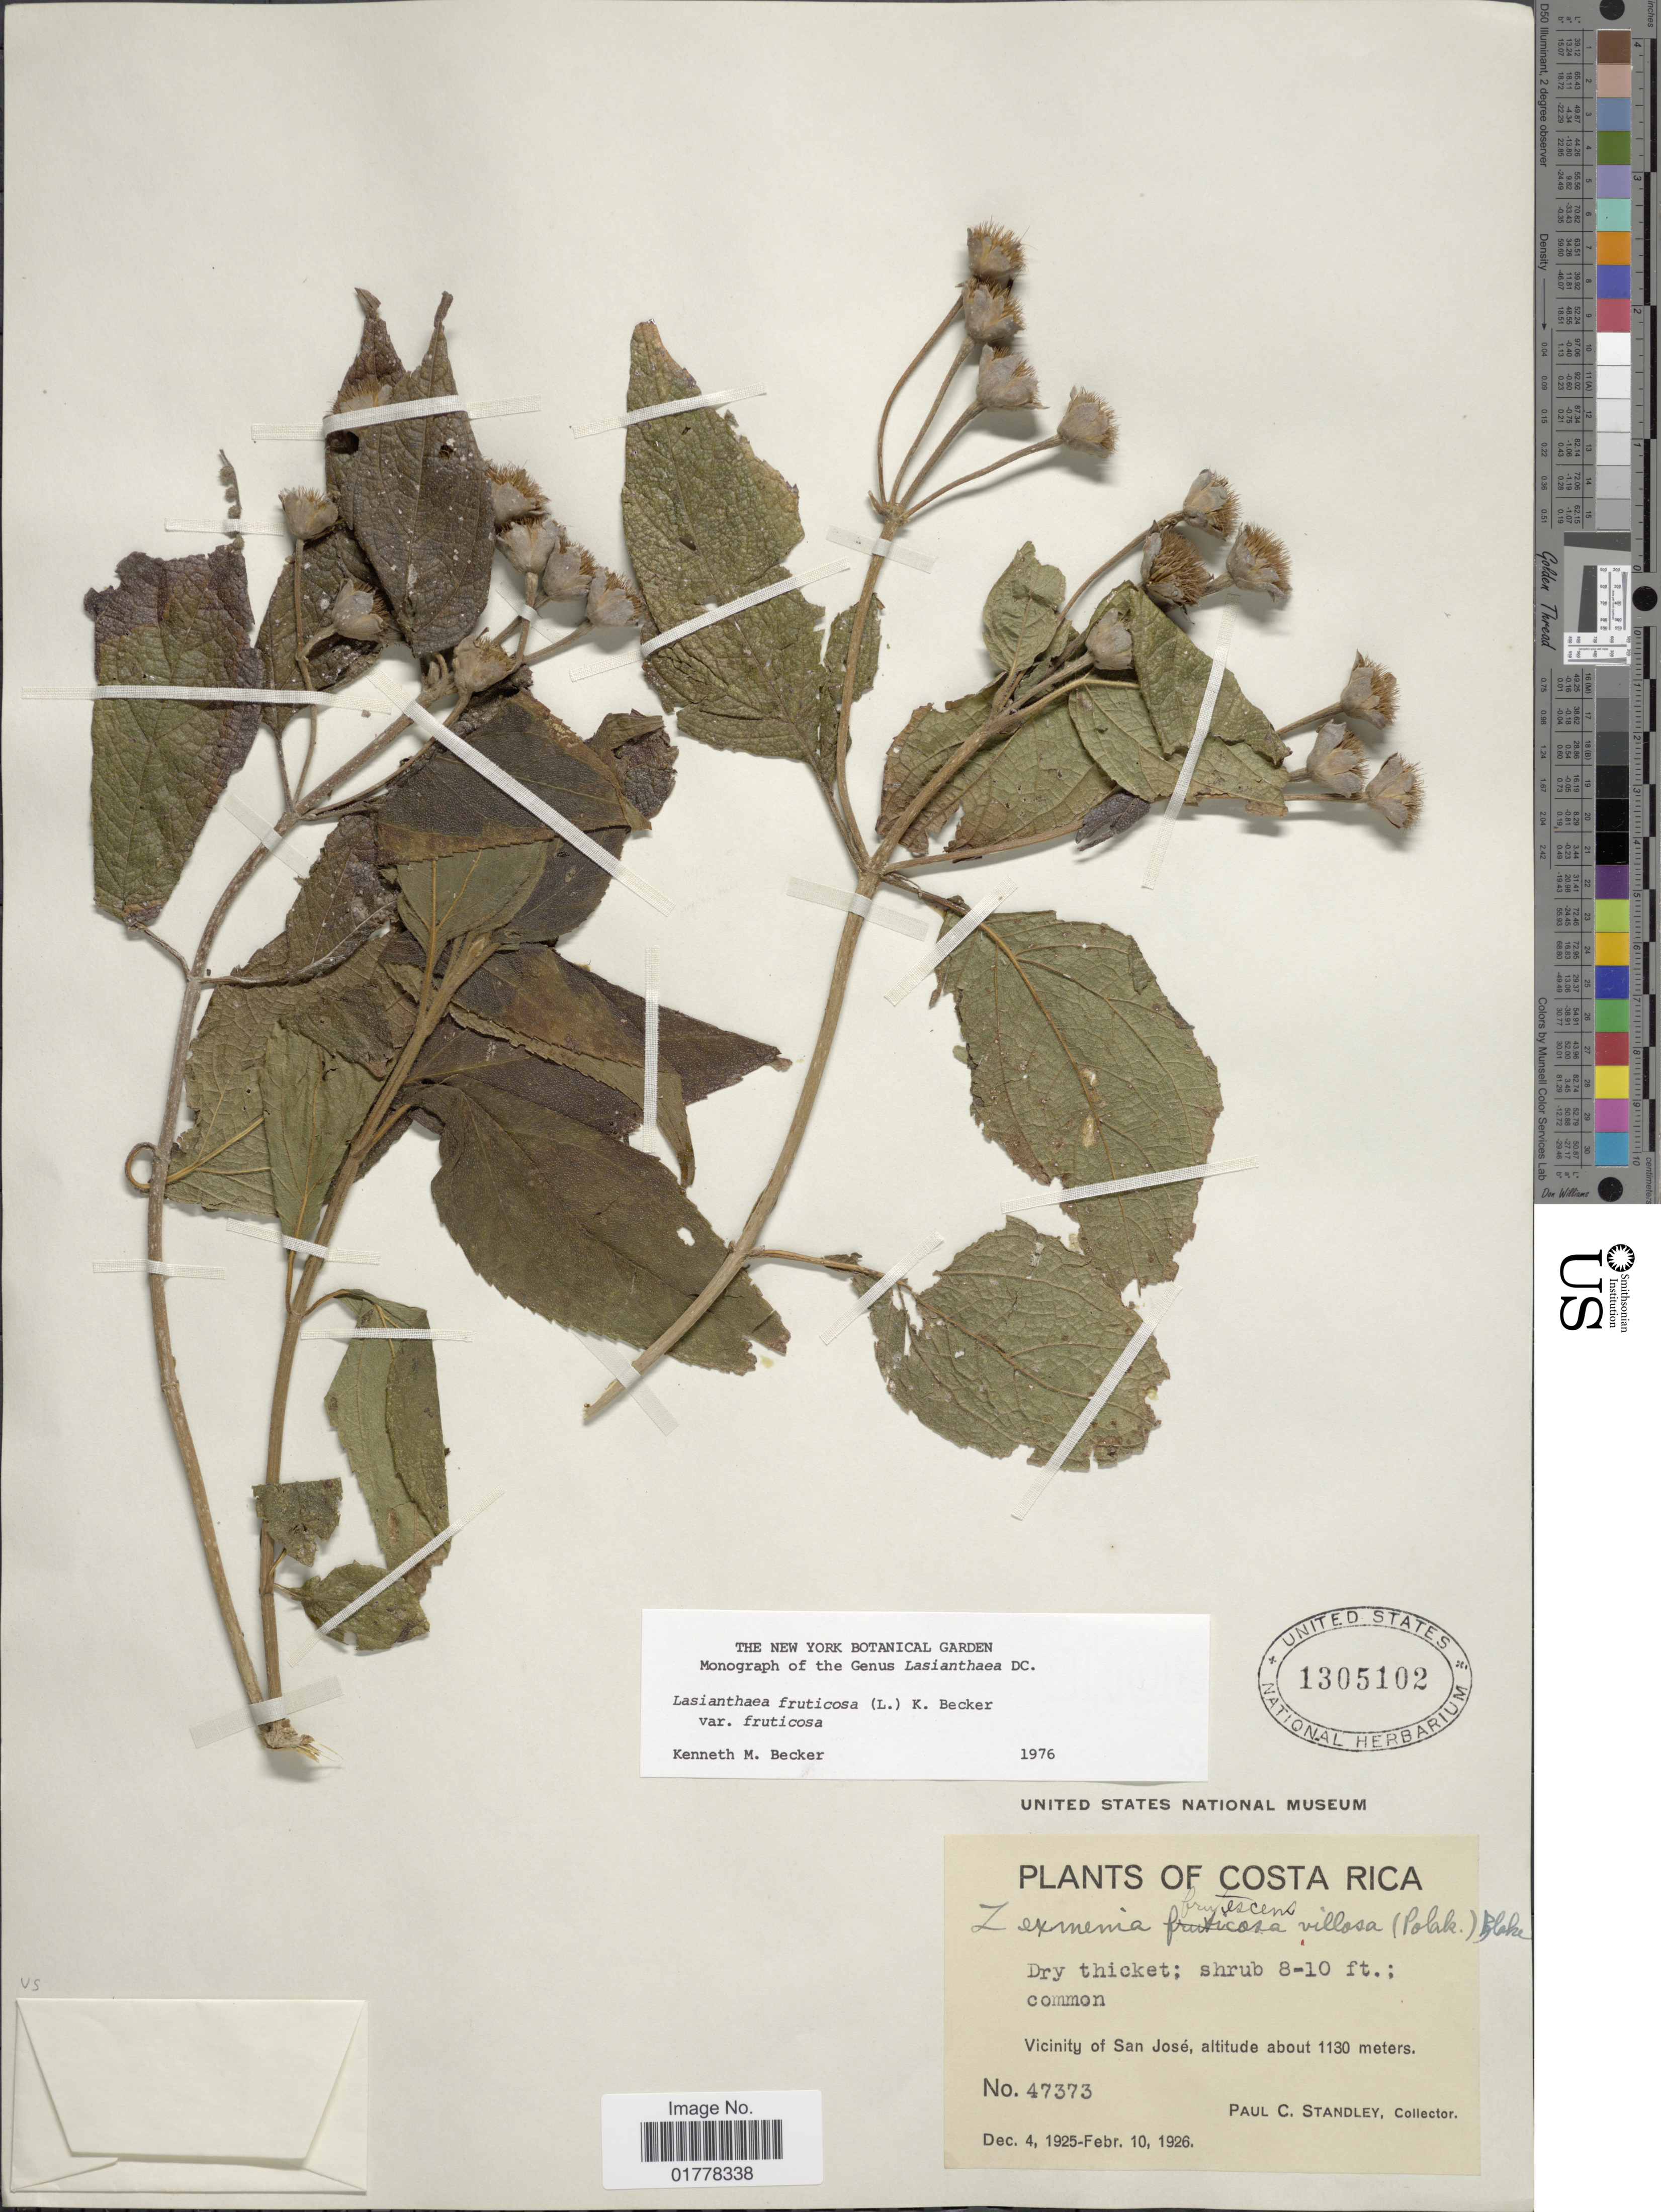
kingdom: Plantae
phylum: Tracheophyta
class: Magnoliopsida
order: Asterales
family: Asteraceae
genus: Lasianthaea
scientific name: Lasianthaea fruticosa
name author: (L.) K.M. Becker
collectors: P. C. Standley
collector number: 47373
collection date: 1925-12-04/1926-02-10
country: Costa Rica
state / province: San José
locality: Vicinity of San José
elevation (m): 1130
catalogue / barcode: US 1305102